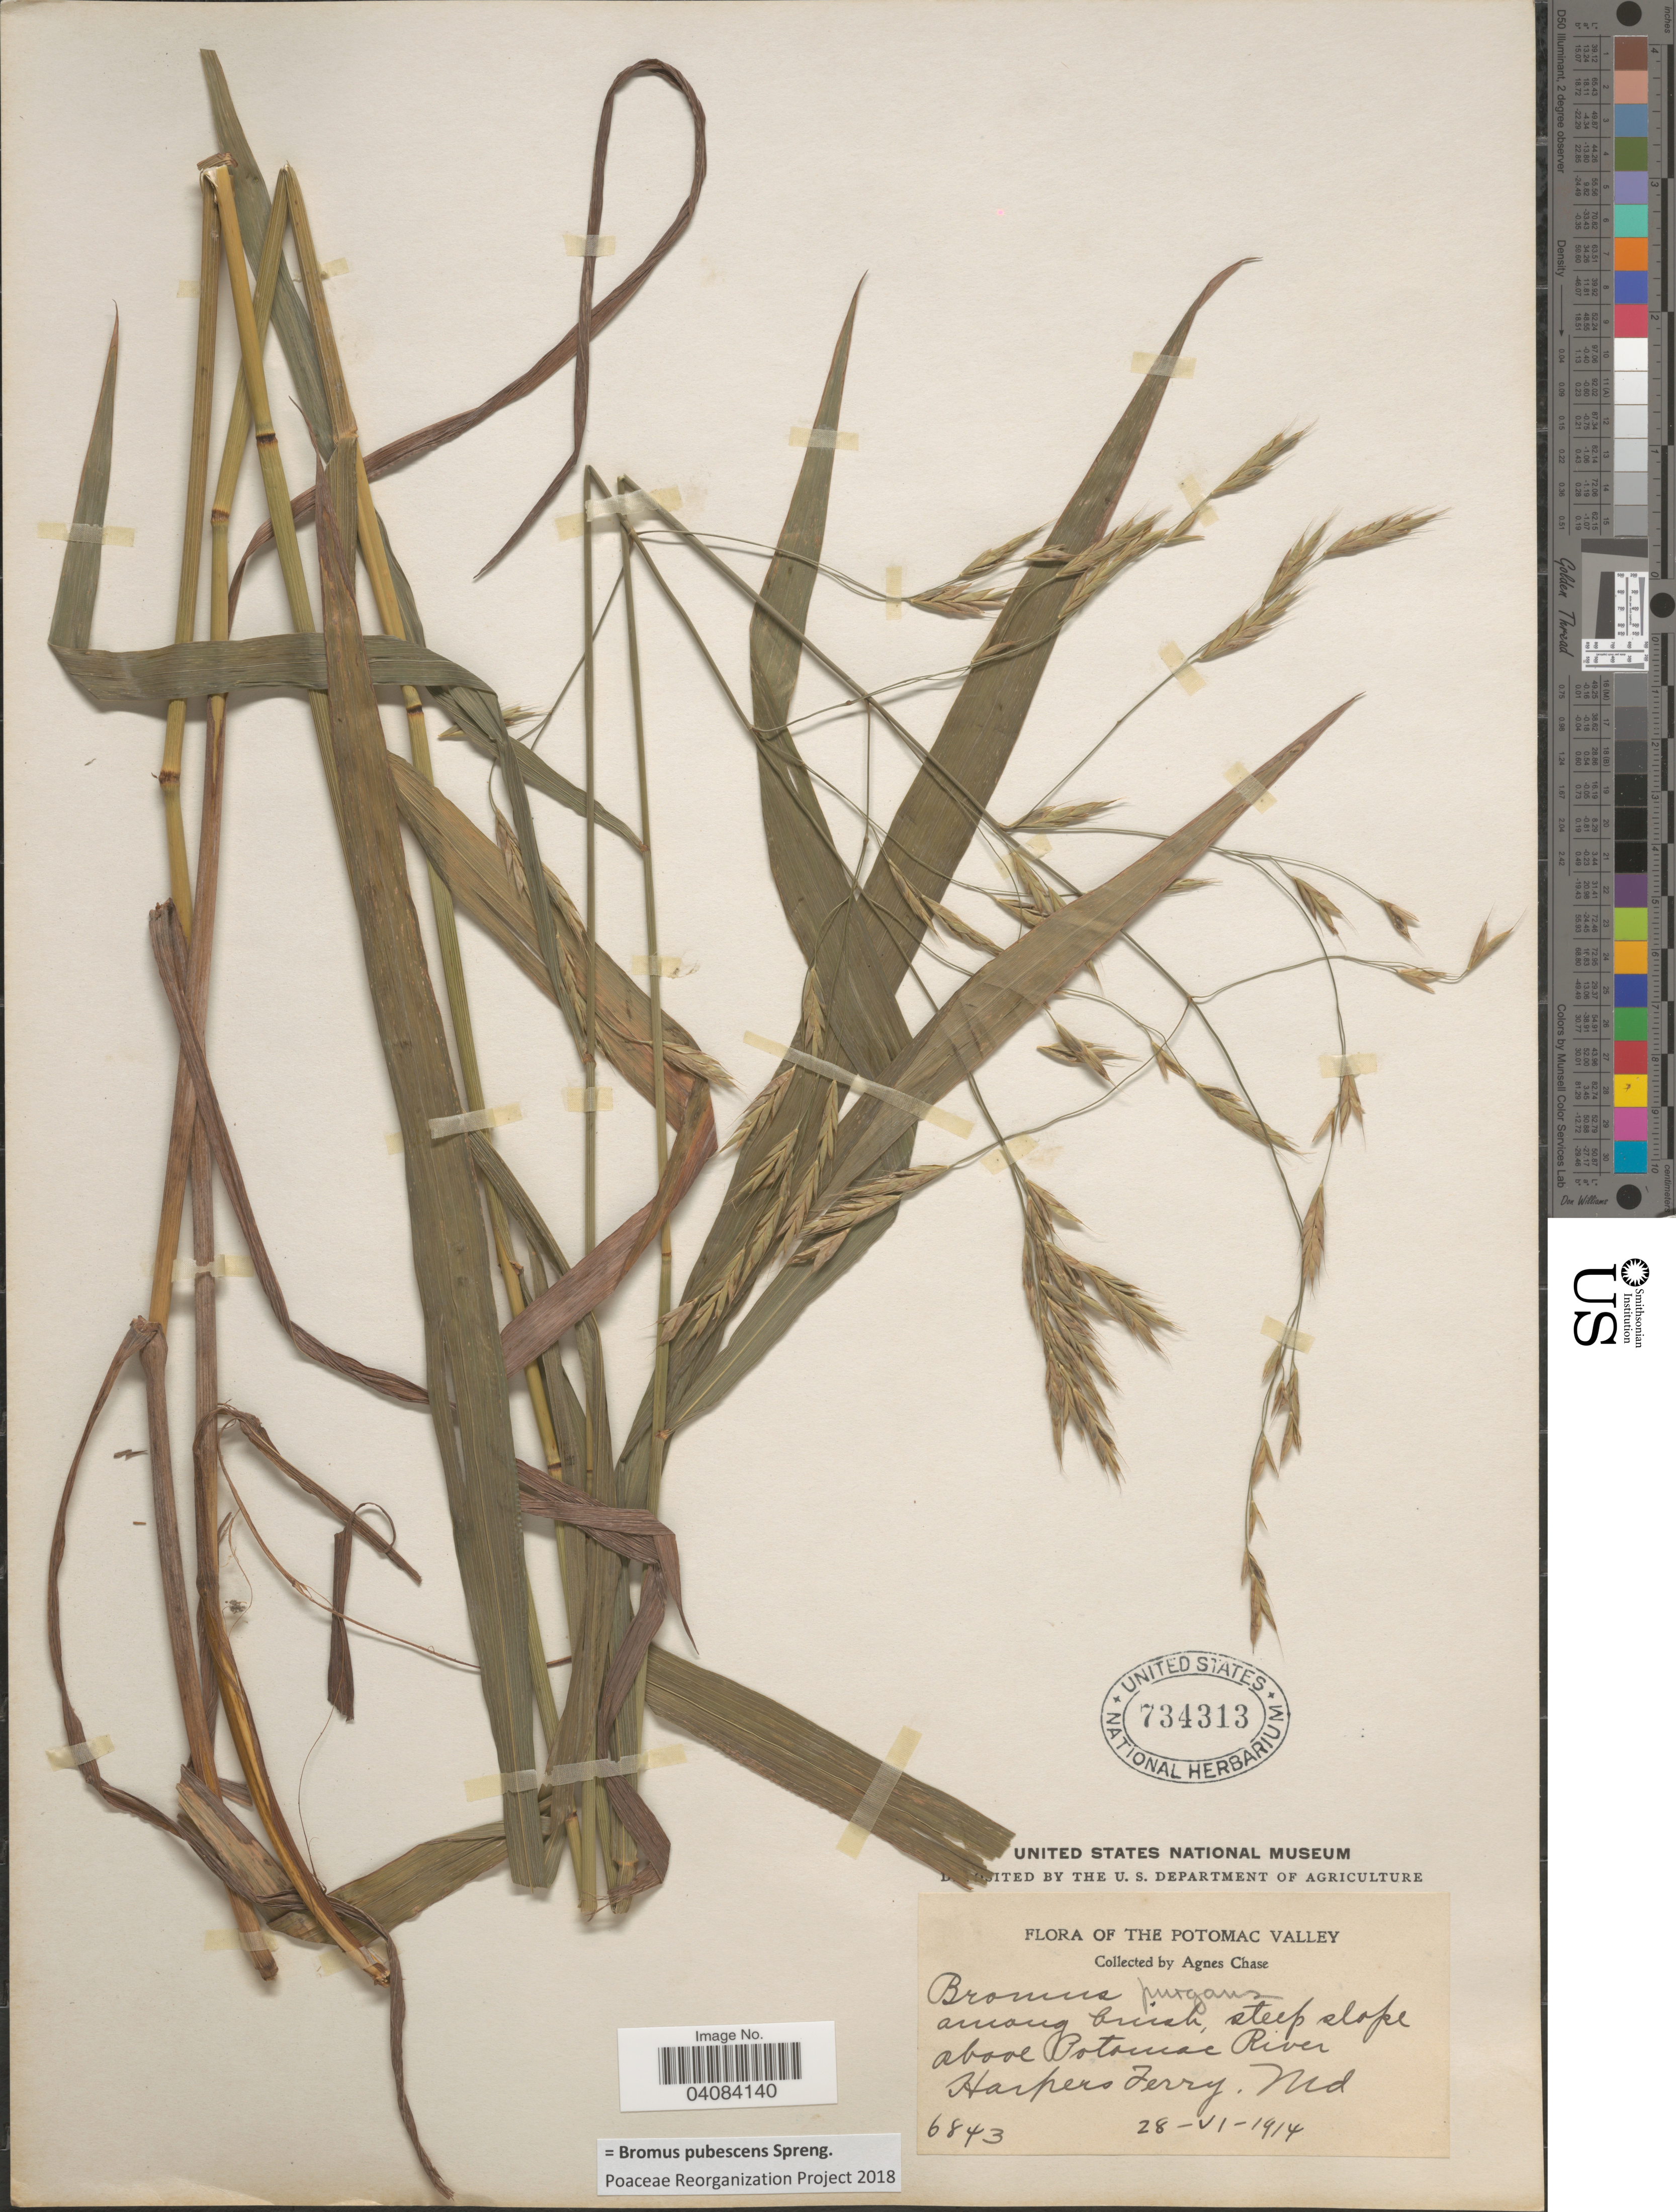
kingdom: Plantae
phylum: Tracheophyta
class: Liliopsida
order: Poales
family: Poaceae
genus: Bromus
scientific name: Bromus pubescens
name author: Muhl. ex Willd.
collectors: A. Chase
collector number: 6843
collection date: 1914-06-28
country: United States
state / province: Maryland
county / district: Washington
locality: The Potomac Valley. Steep slope above Potomac River. Harpers Ferry.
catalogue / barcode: US 734313